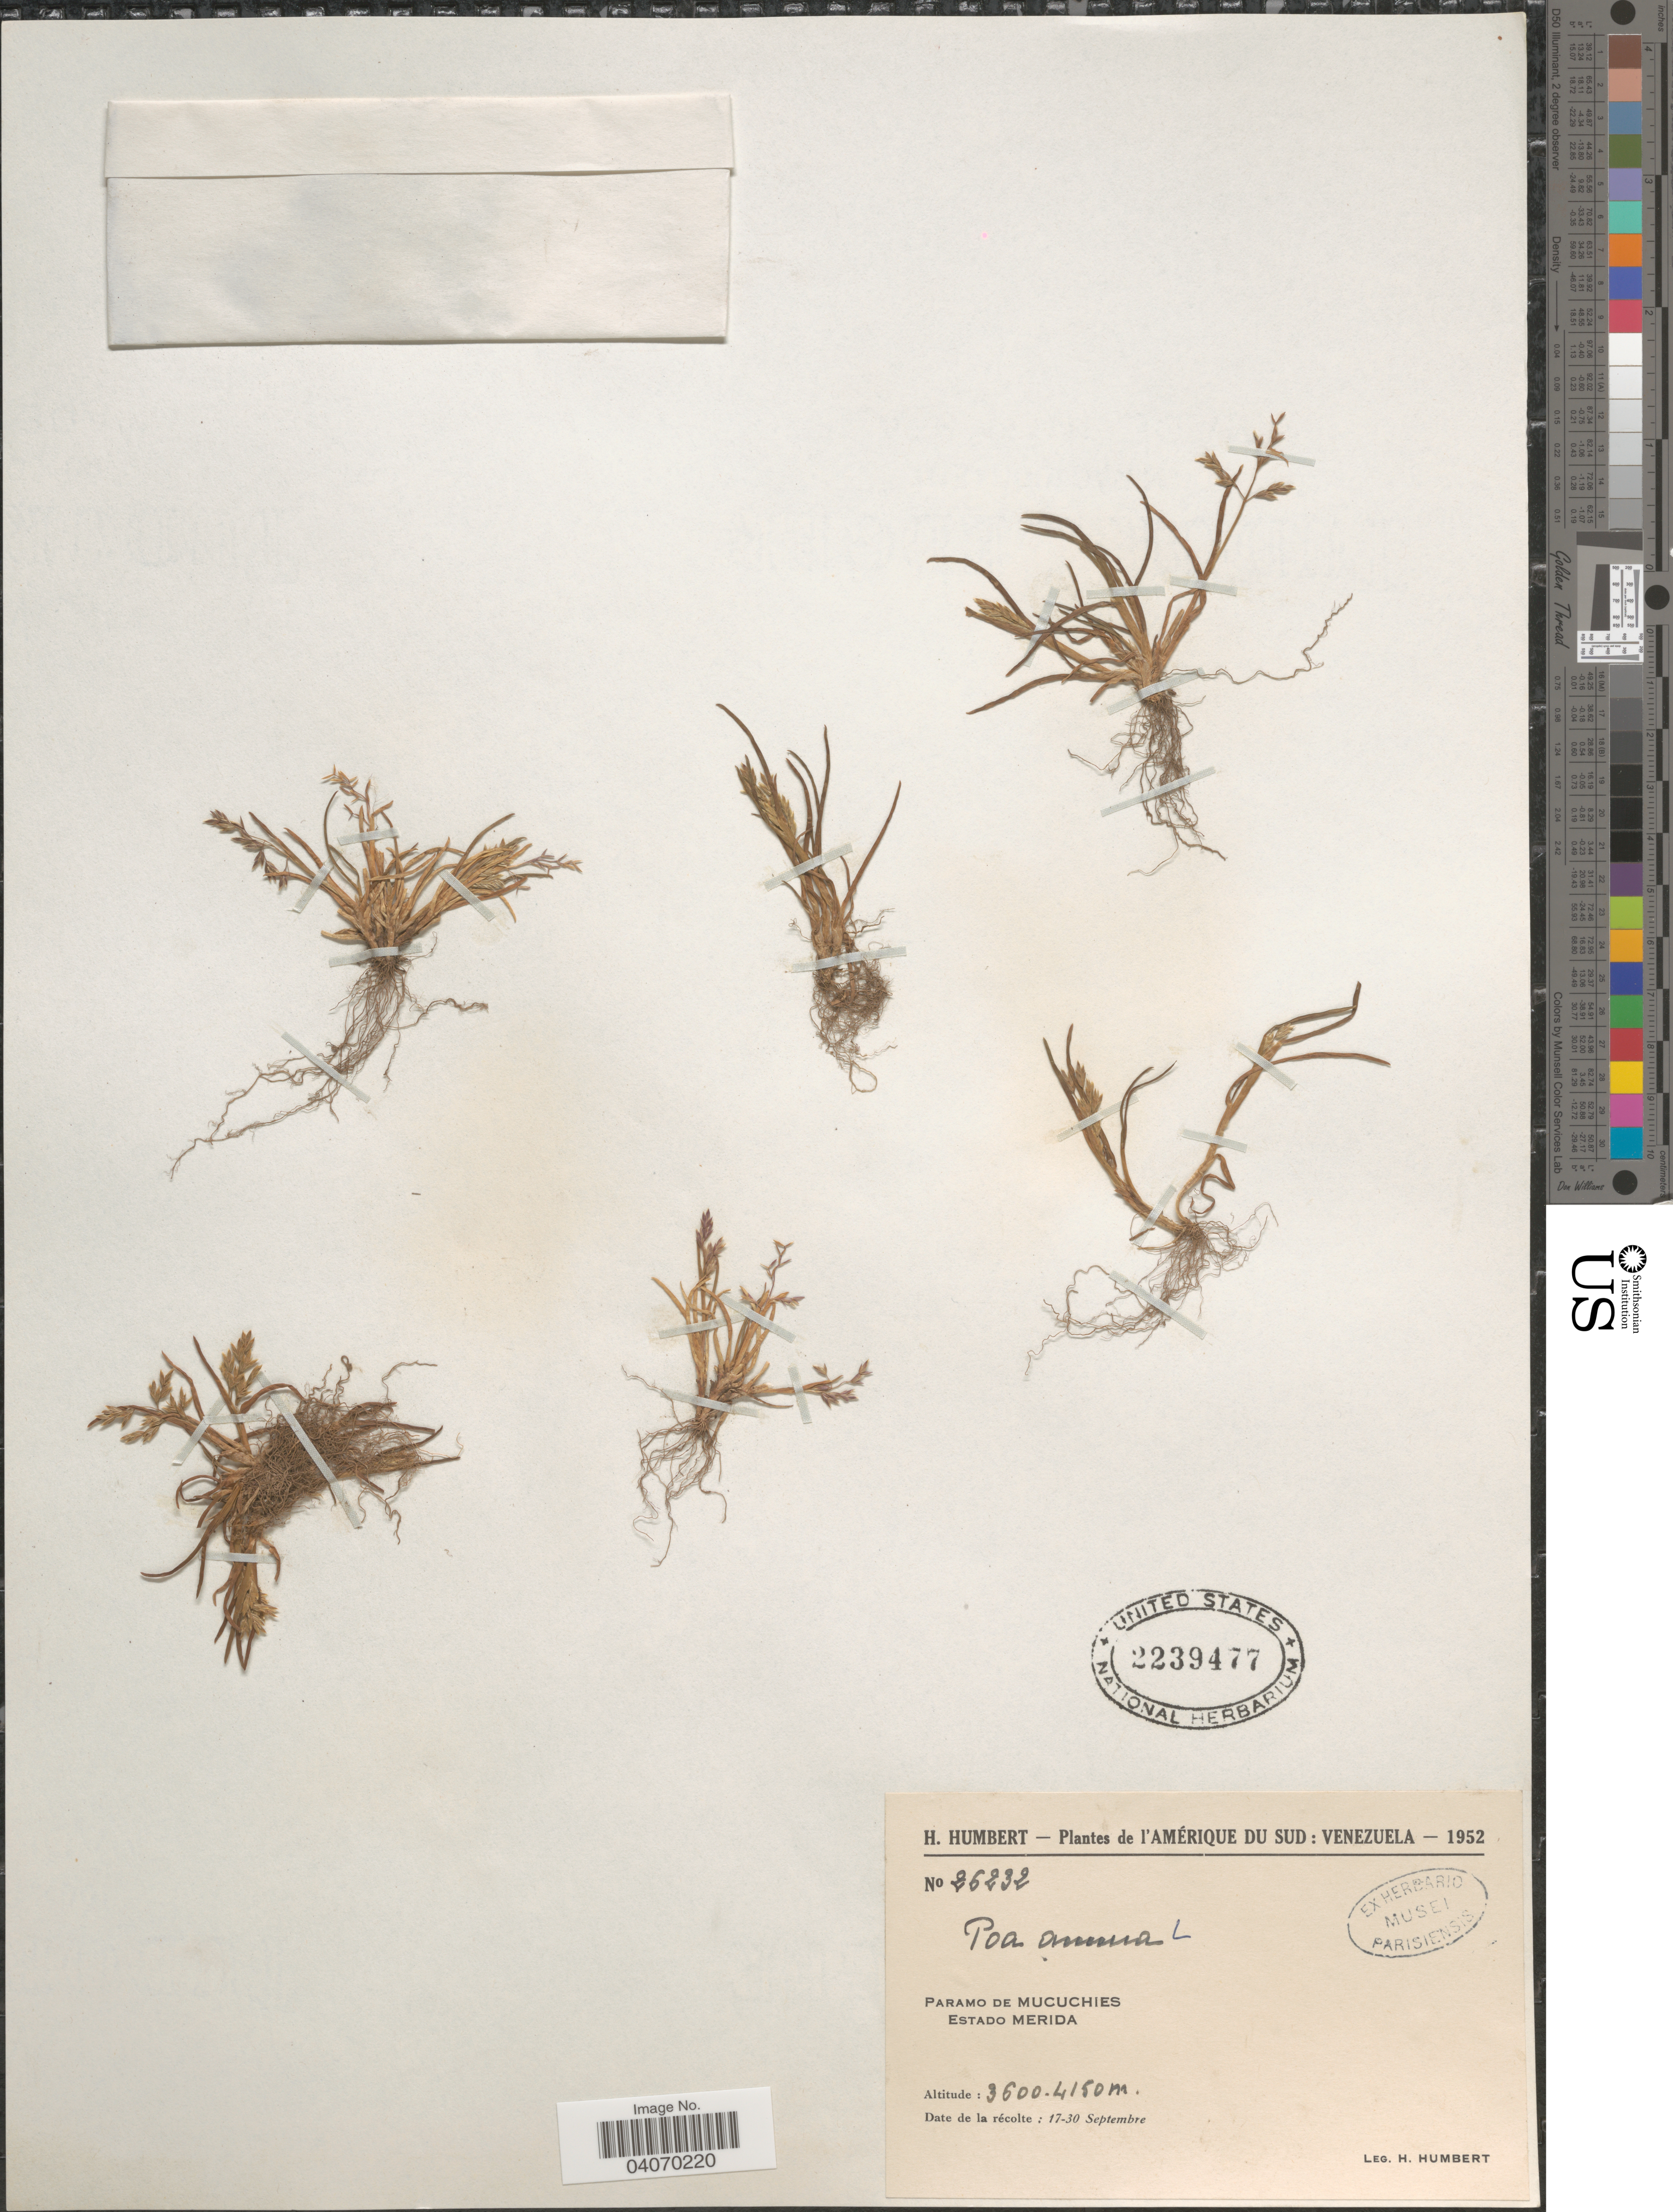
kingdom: Plantae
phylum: Tracheophyta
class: Liliopsida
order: Poales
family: Poaceae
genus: Poa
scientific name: Poa annua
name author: L.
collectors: H. Humbert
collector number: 26232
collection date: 1952-09-17/1952-09-30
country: Venezuela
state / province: Merida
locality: Paramo de Mucuchies.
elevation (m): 3500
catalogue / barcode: US 2239477